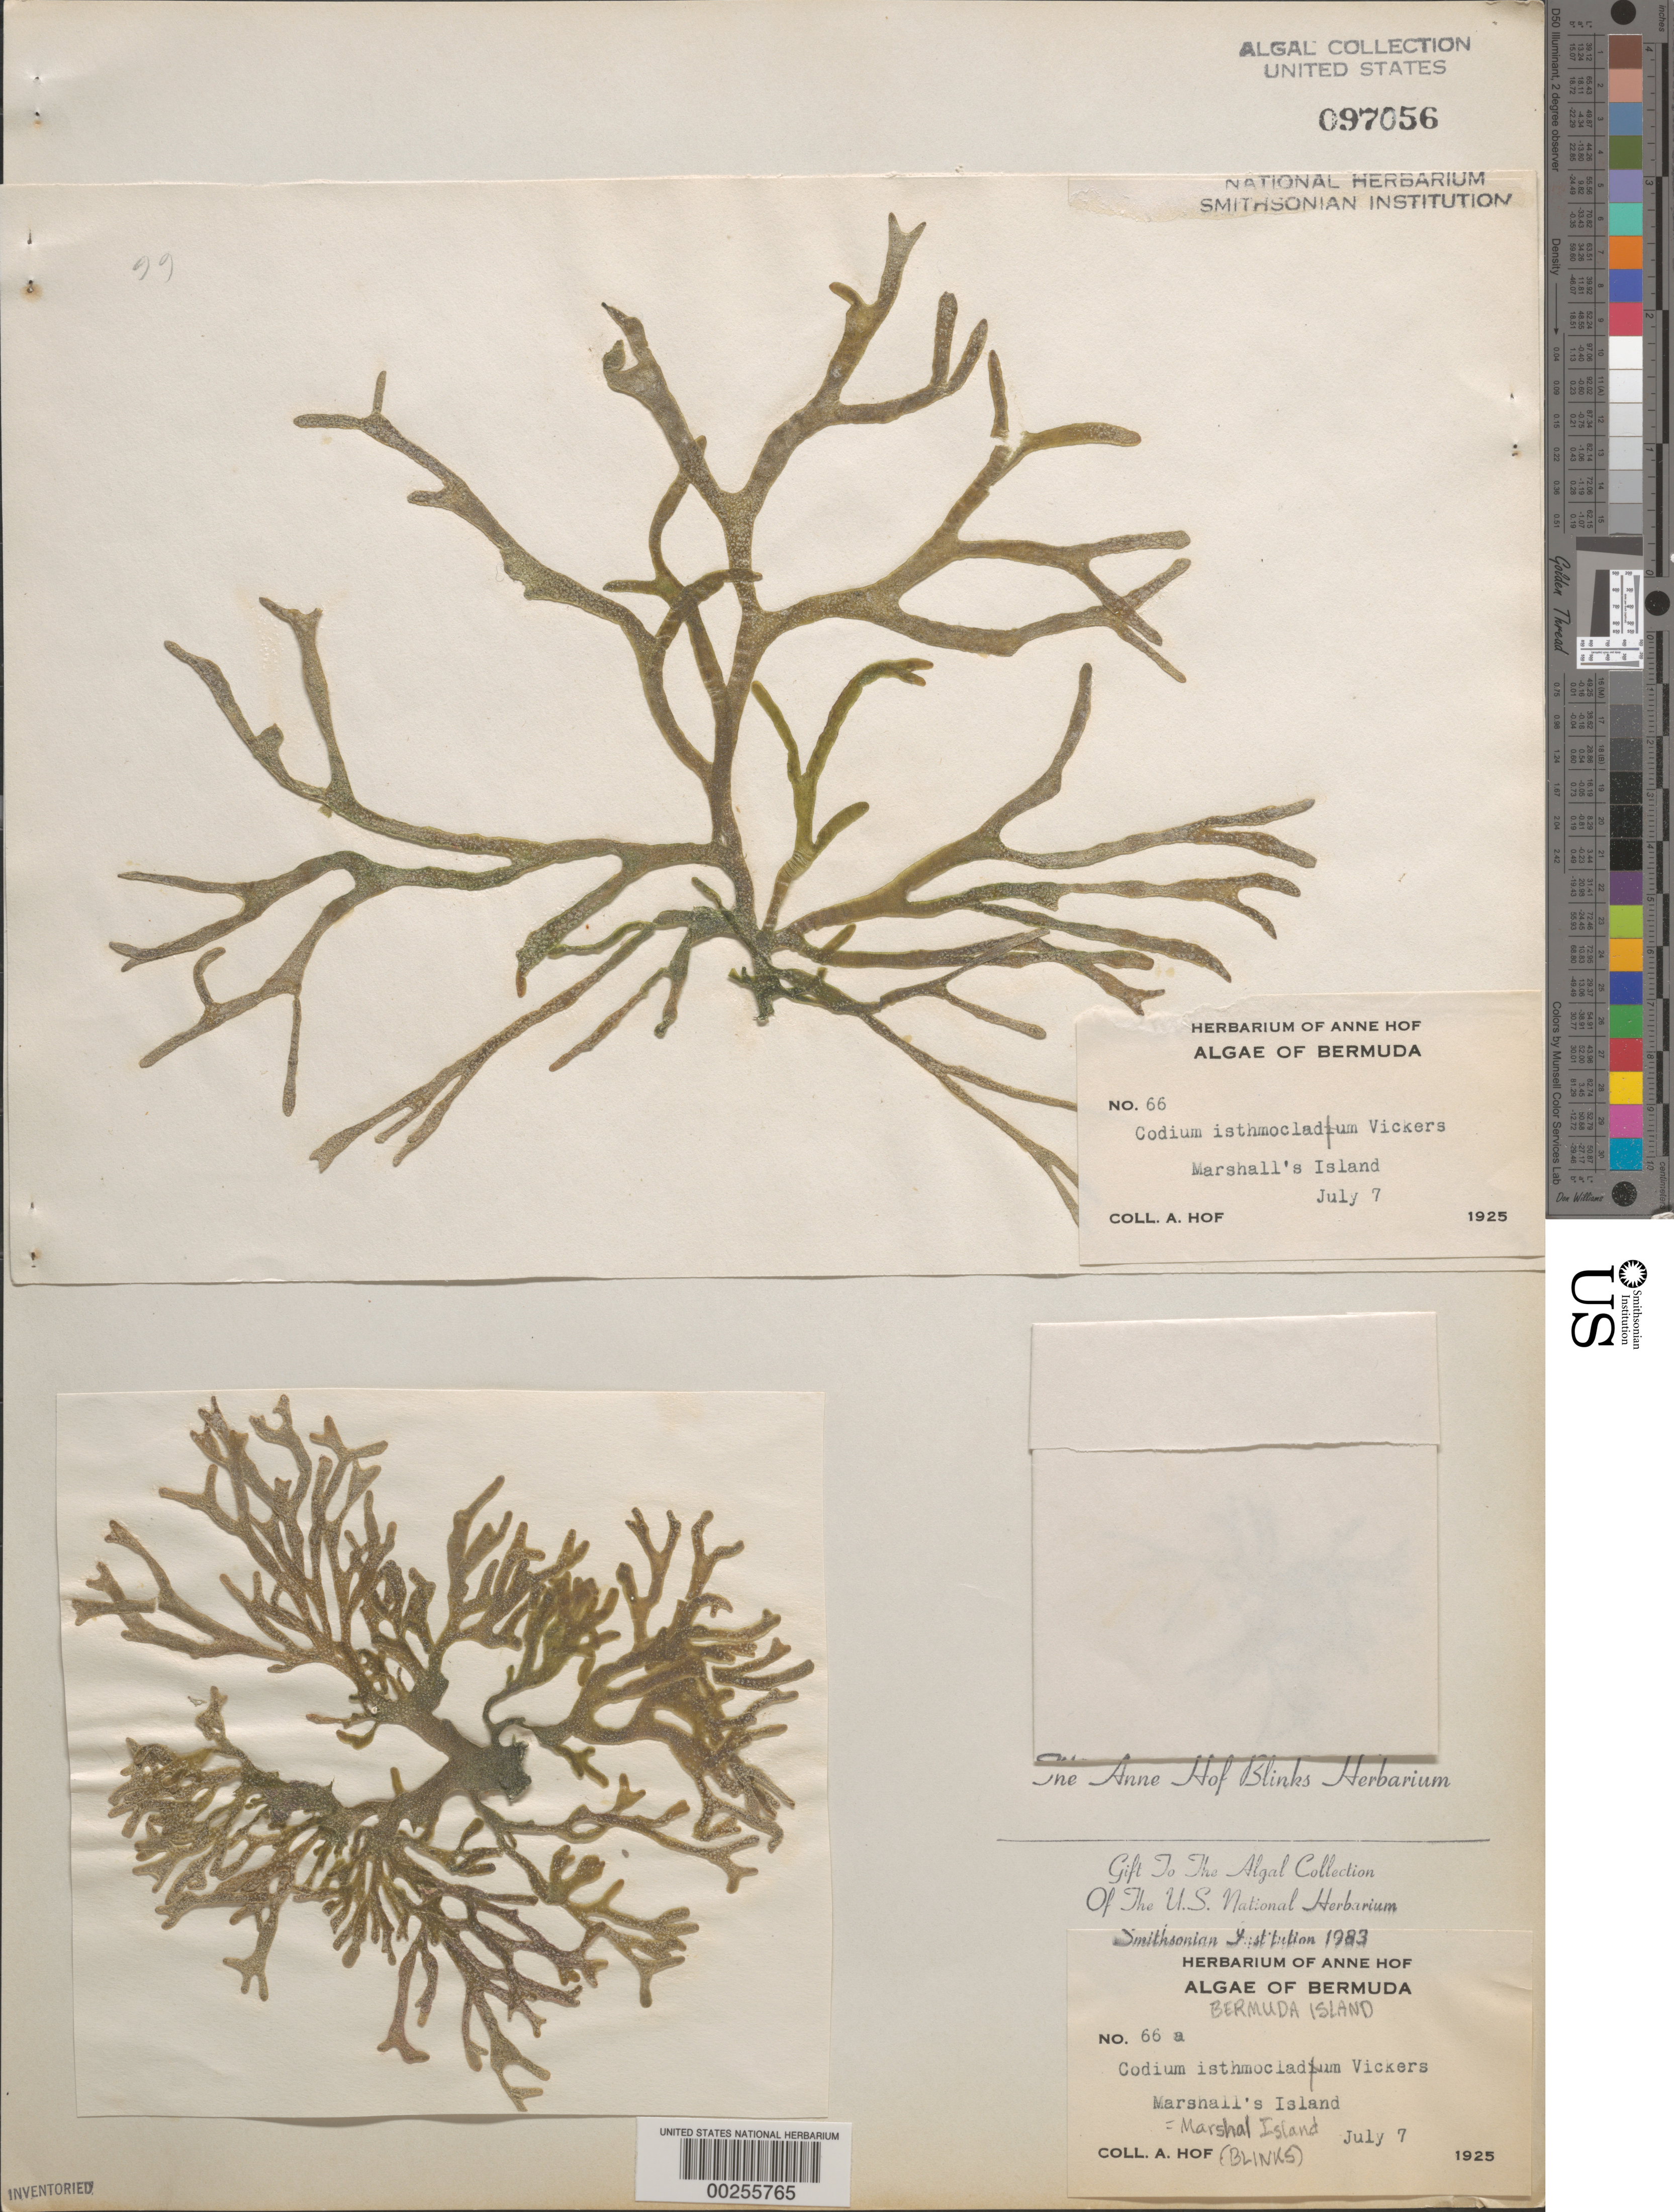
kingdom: Plantae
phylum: Chlorophyta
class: Ulvophyceae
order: Bryopsidales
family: Codiaceae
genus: Codium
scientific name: Codium isthmocladum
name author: Vickers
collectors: A. Blinks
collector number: AHB 66a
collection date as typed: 07 Jul 1925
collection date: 1925-07-07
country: Bermuda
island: Bermuda Island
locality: Marshal Island (Marshall's Island)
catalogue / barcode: US 97056